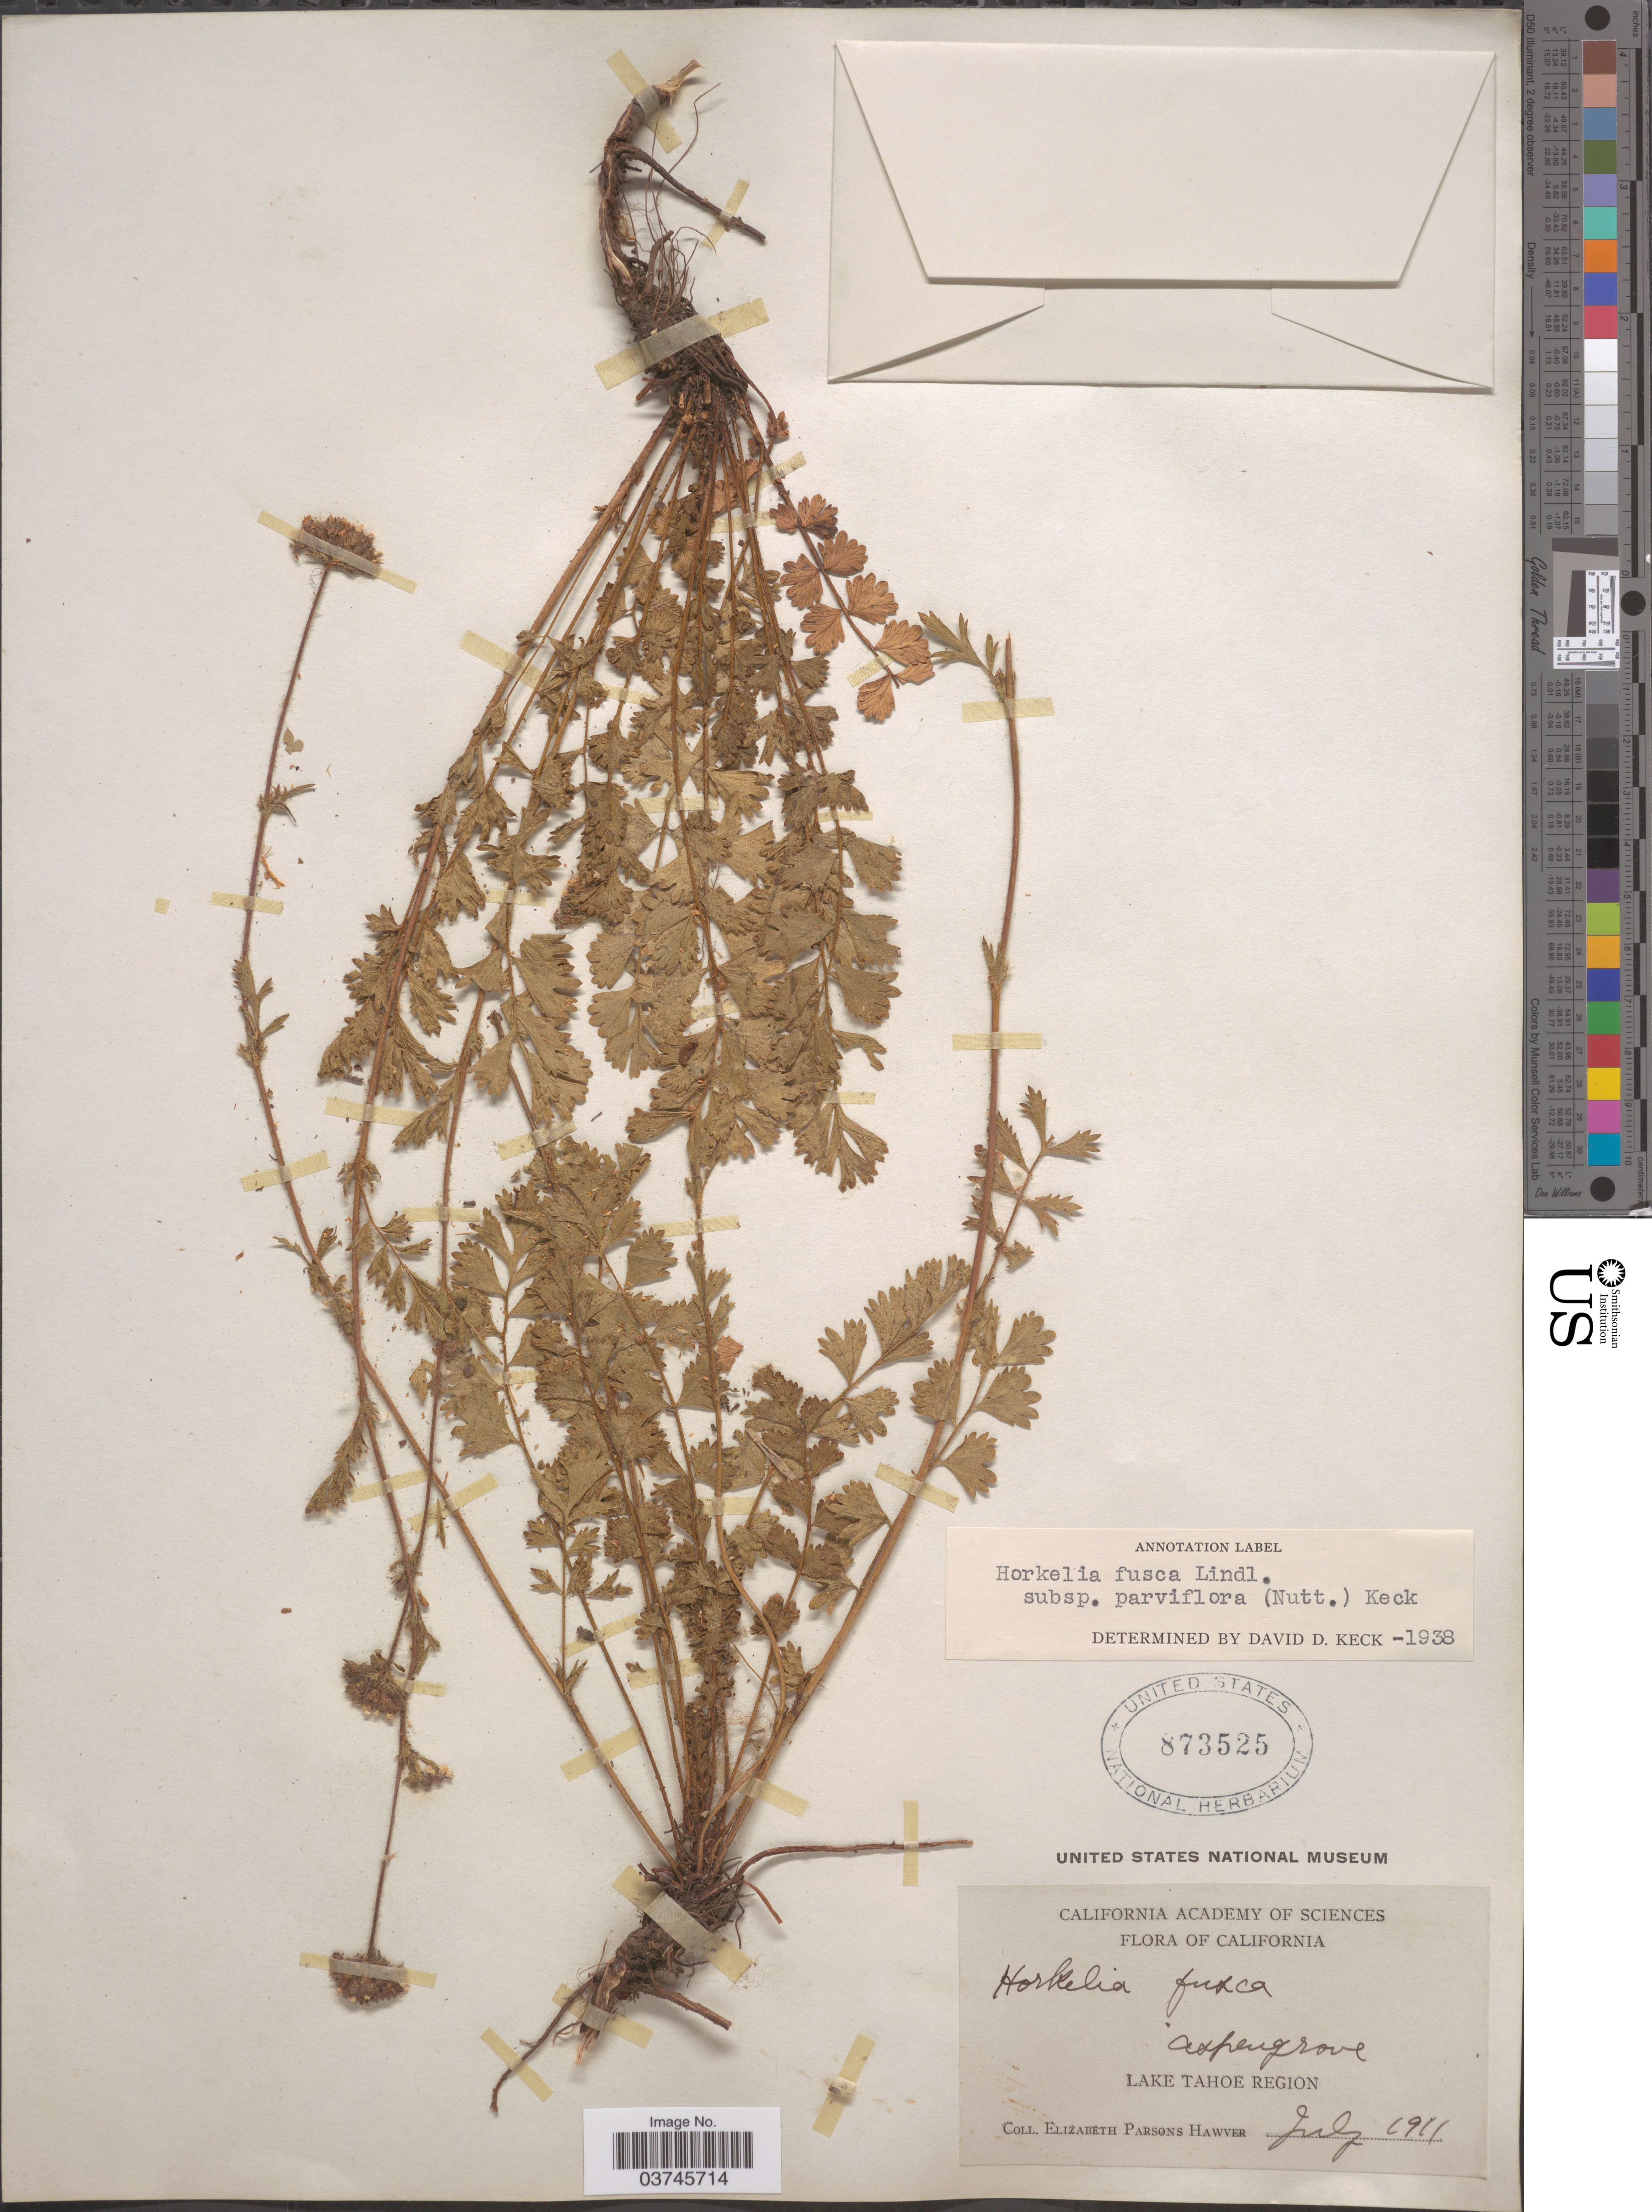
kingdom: Plantae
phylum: Tracheophyta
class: Magnoliopsida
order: Rosales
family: Rosaceae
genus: Potentilla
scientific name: Potentilla douglasii var. parviflora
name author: (Nutt. ex Hook. & Arn.) J.T. Howell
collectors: E. Hawver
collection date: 1911-07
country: United States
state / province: California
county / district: Nevada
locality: Aspengrove. Lake Tahoe Region.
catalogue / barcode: US 873525